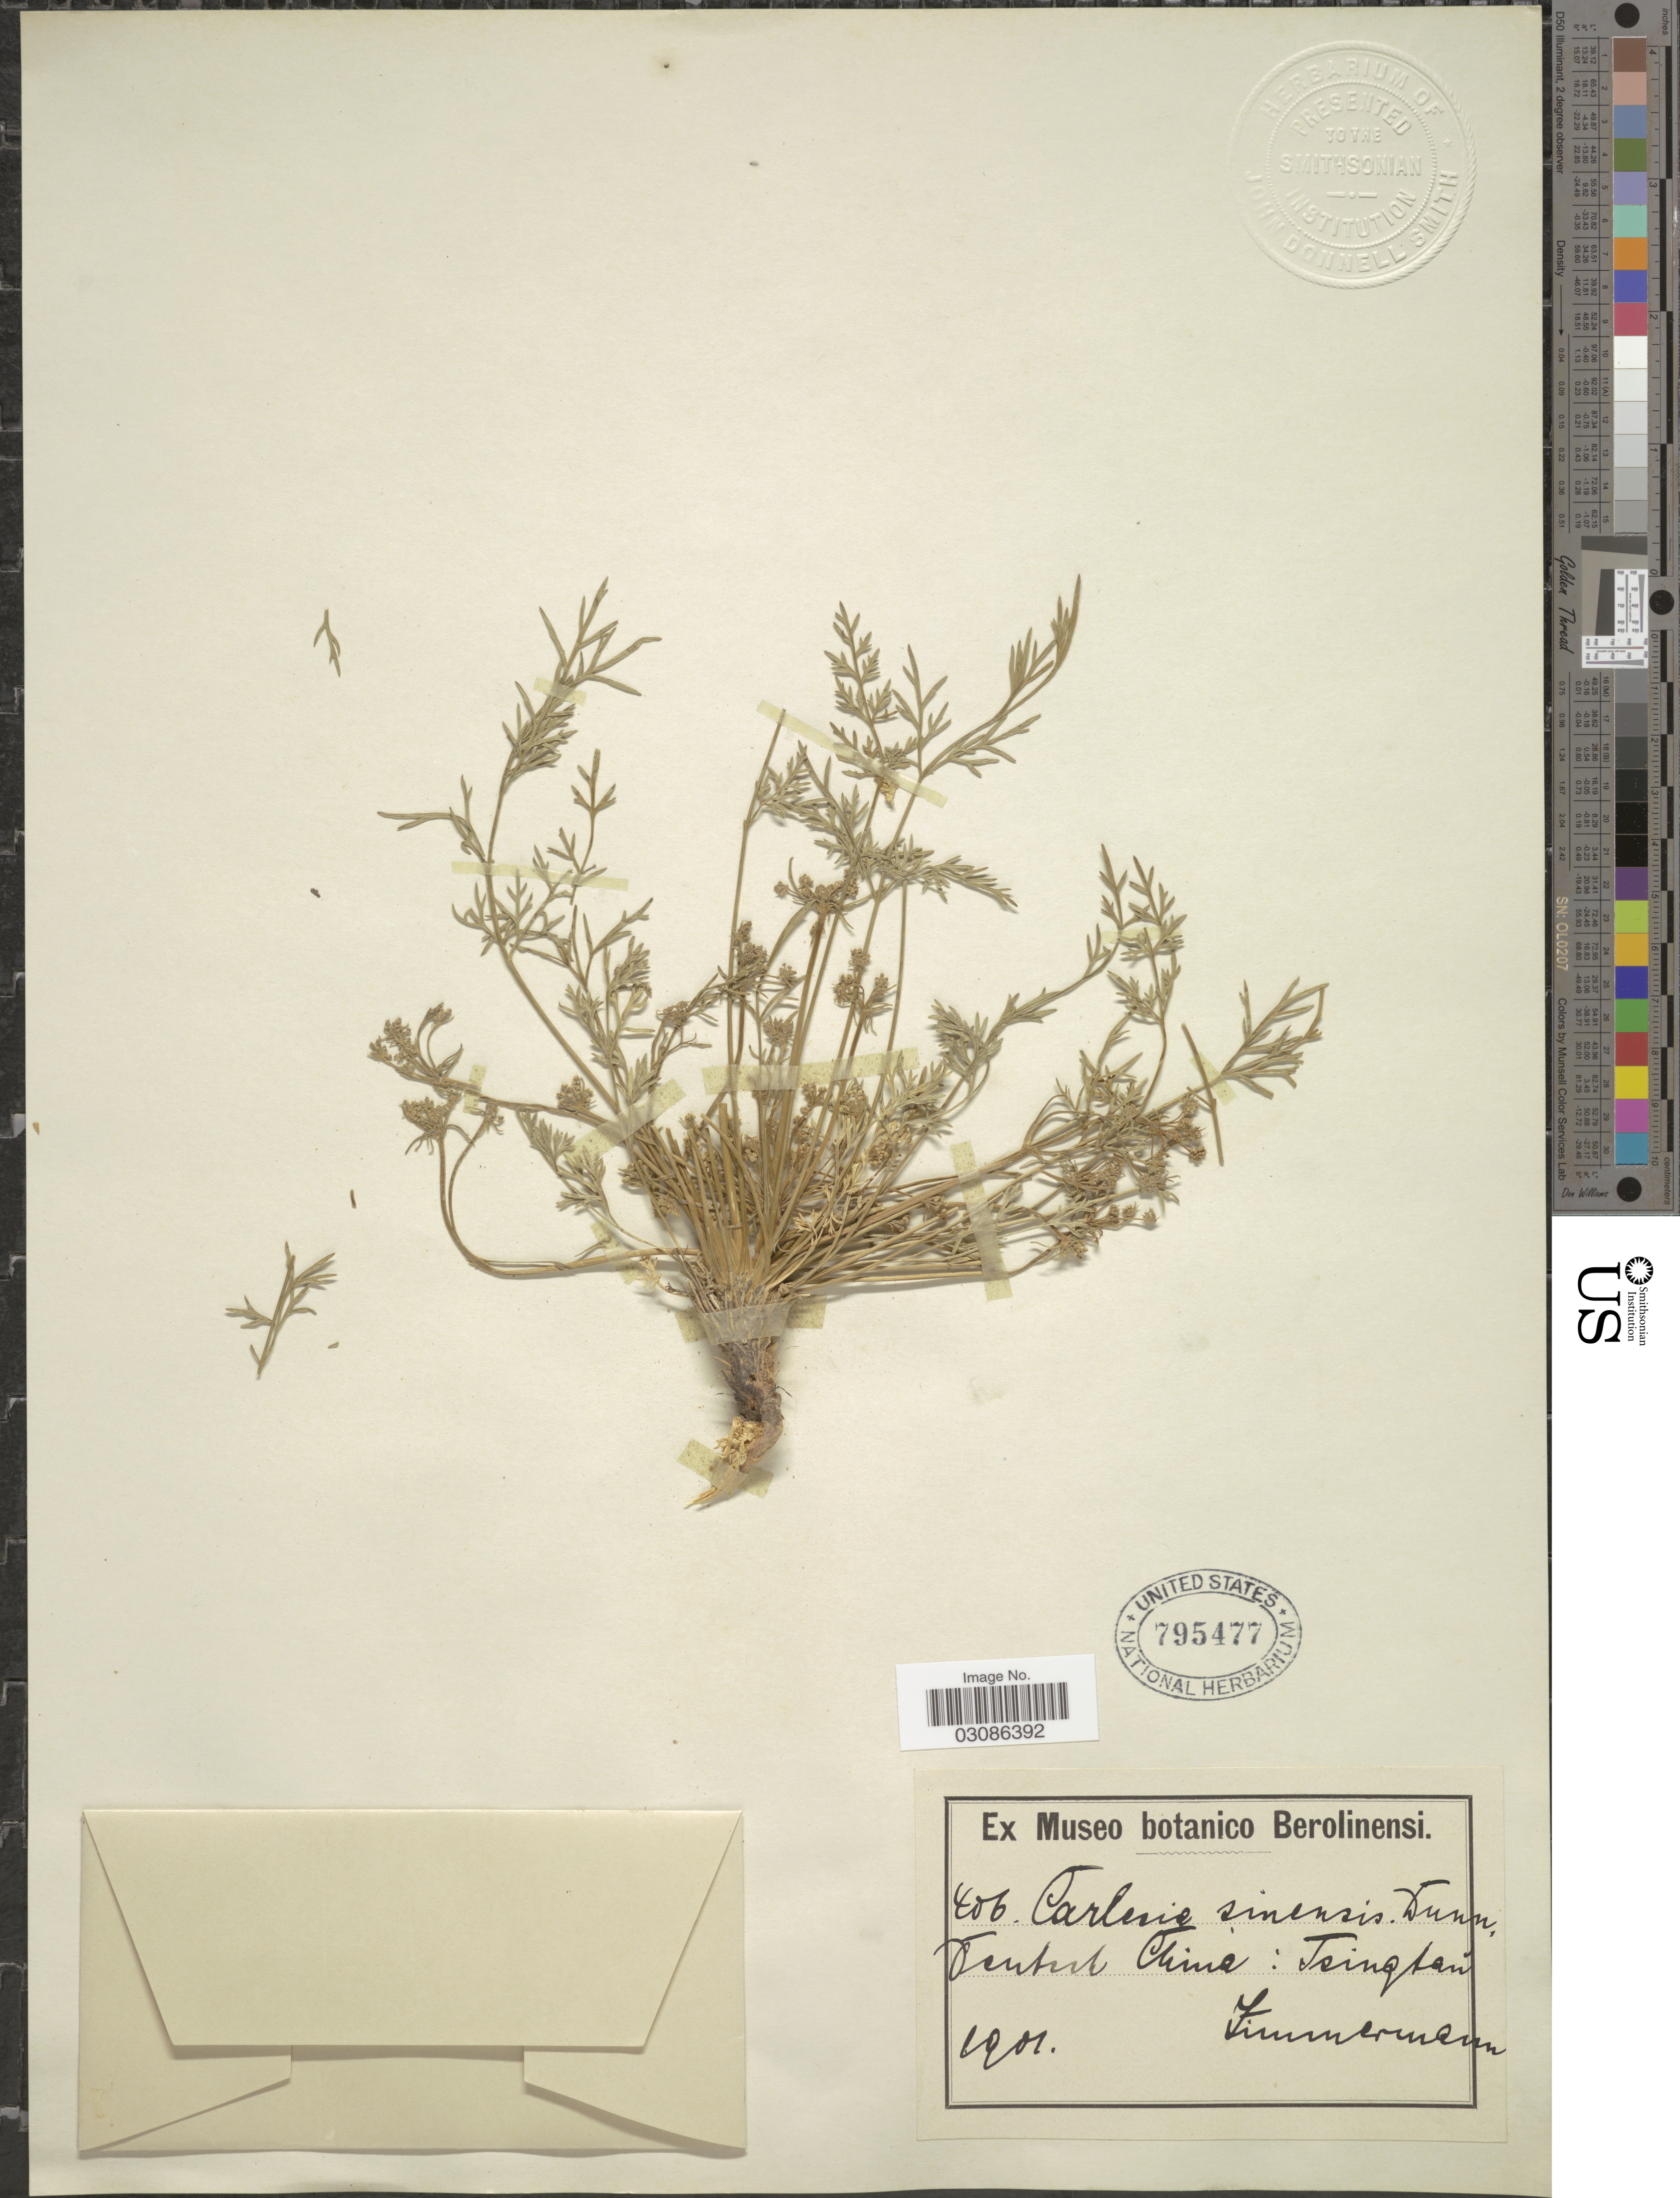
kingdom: Plantae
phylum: Tracheophyta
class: Magnoliopsida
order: Apiales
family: Apiaceae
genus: Carlesia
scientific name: Carlesia sinensis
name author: Dunn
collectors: -. Zimmermann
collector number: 406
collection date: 1901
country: China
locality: Central China: Tsingtan.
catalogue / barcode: US 795477